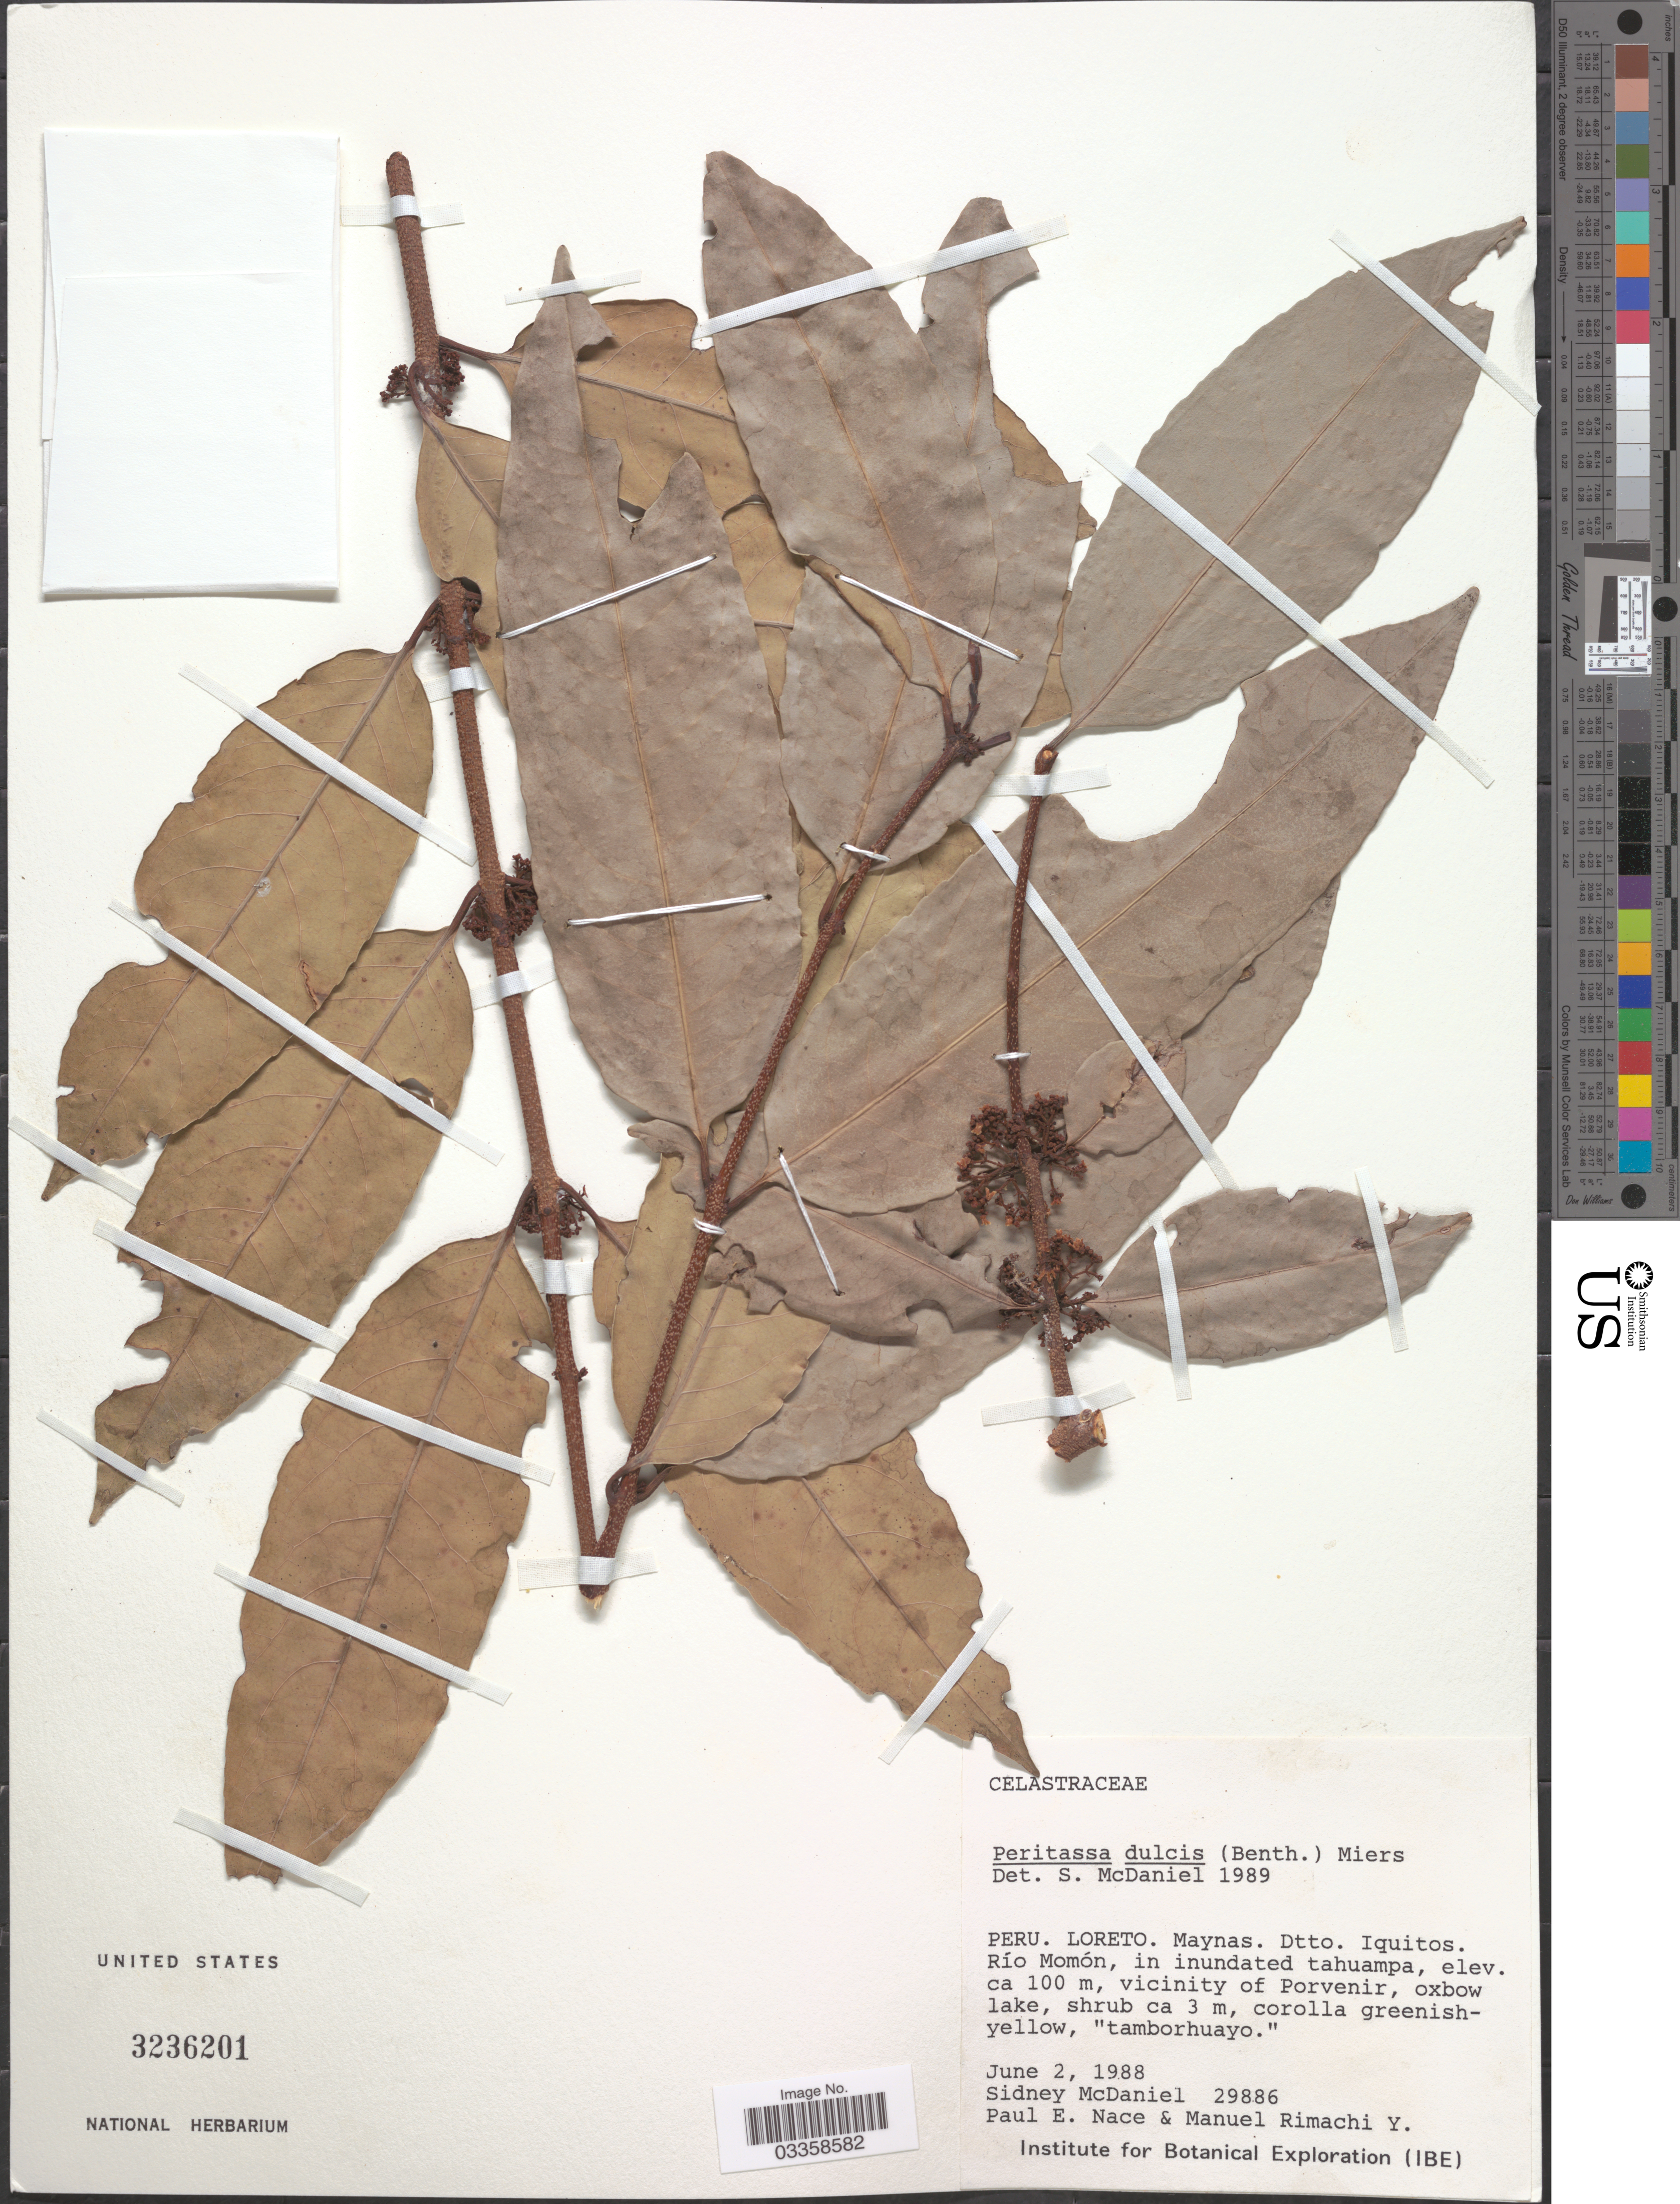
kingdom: Plantae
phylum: Tracheophyta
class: Magnoliopsida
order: Celastrales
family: Celastraceae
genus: Peritassa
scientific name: Peritassa dulcis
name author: (Benth.) Miers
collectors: S. McDaniel, P. Nace & M. Rimachi Y.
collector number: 29886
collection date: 1988-06-02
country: Peru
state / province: Loreto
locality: Maynas. Dtto. Iquitos. Río Momón, vicinity of Porvenir.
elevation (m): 100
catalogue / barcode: US 3236201